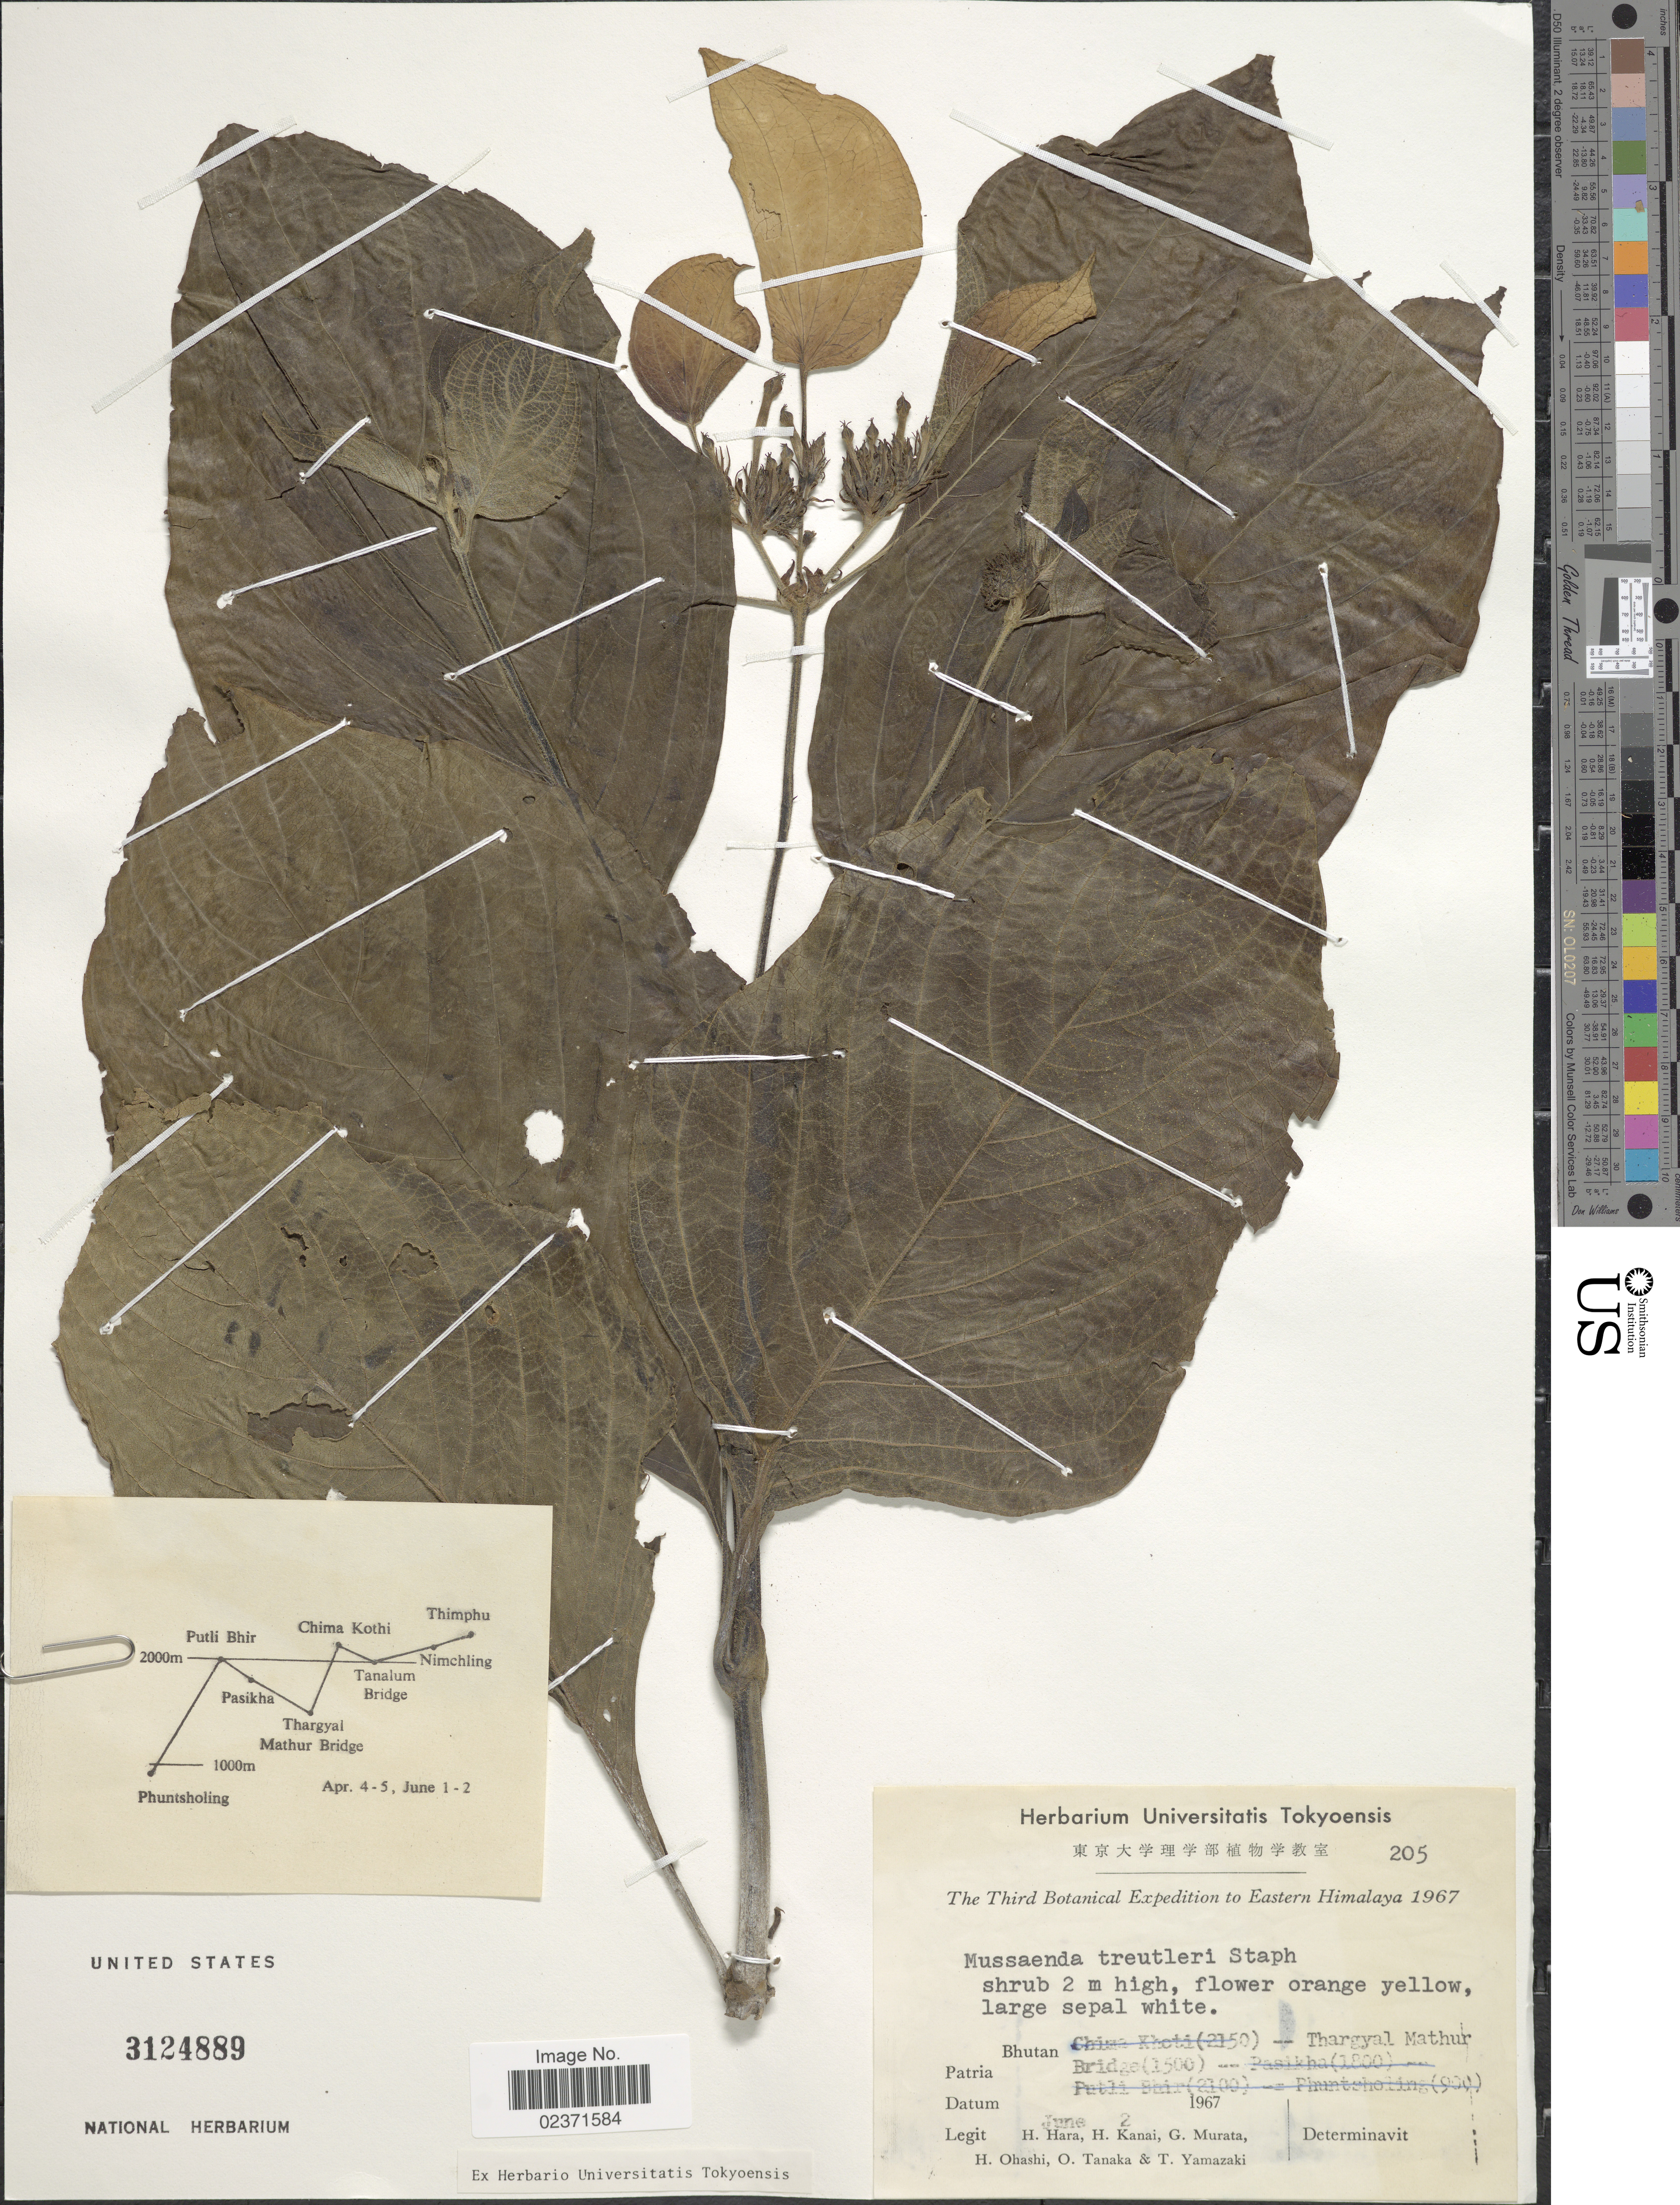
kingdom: Plantae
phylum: Tracheophyta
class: Magnoliopsida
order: Gentianales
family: Rubiaceae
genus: Mussaenda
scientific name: Mussaenda treutleri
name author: Stapf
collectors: H. Hara, H. Kanai, G. Murata, H. Ohashi & et al.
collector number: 205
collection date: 1967-06-02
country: Bhutan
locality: Eastern Himalaya. Thargyal Mathur Bridge. Patria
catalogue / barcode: US 3124889